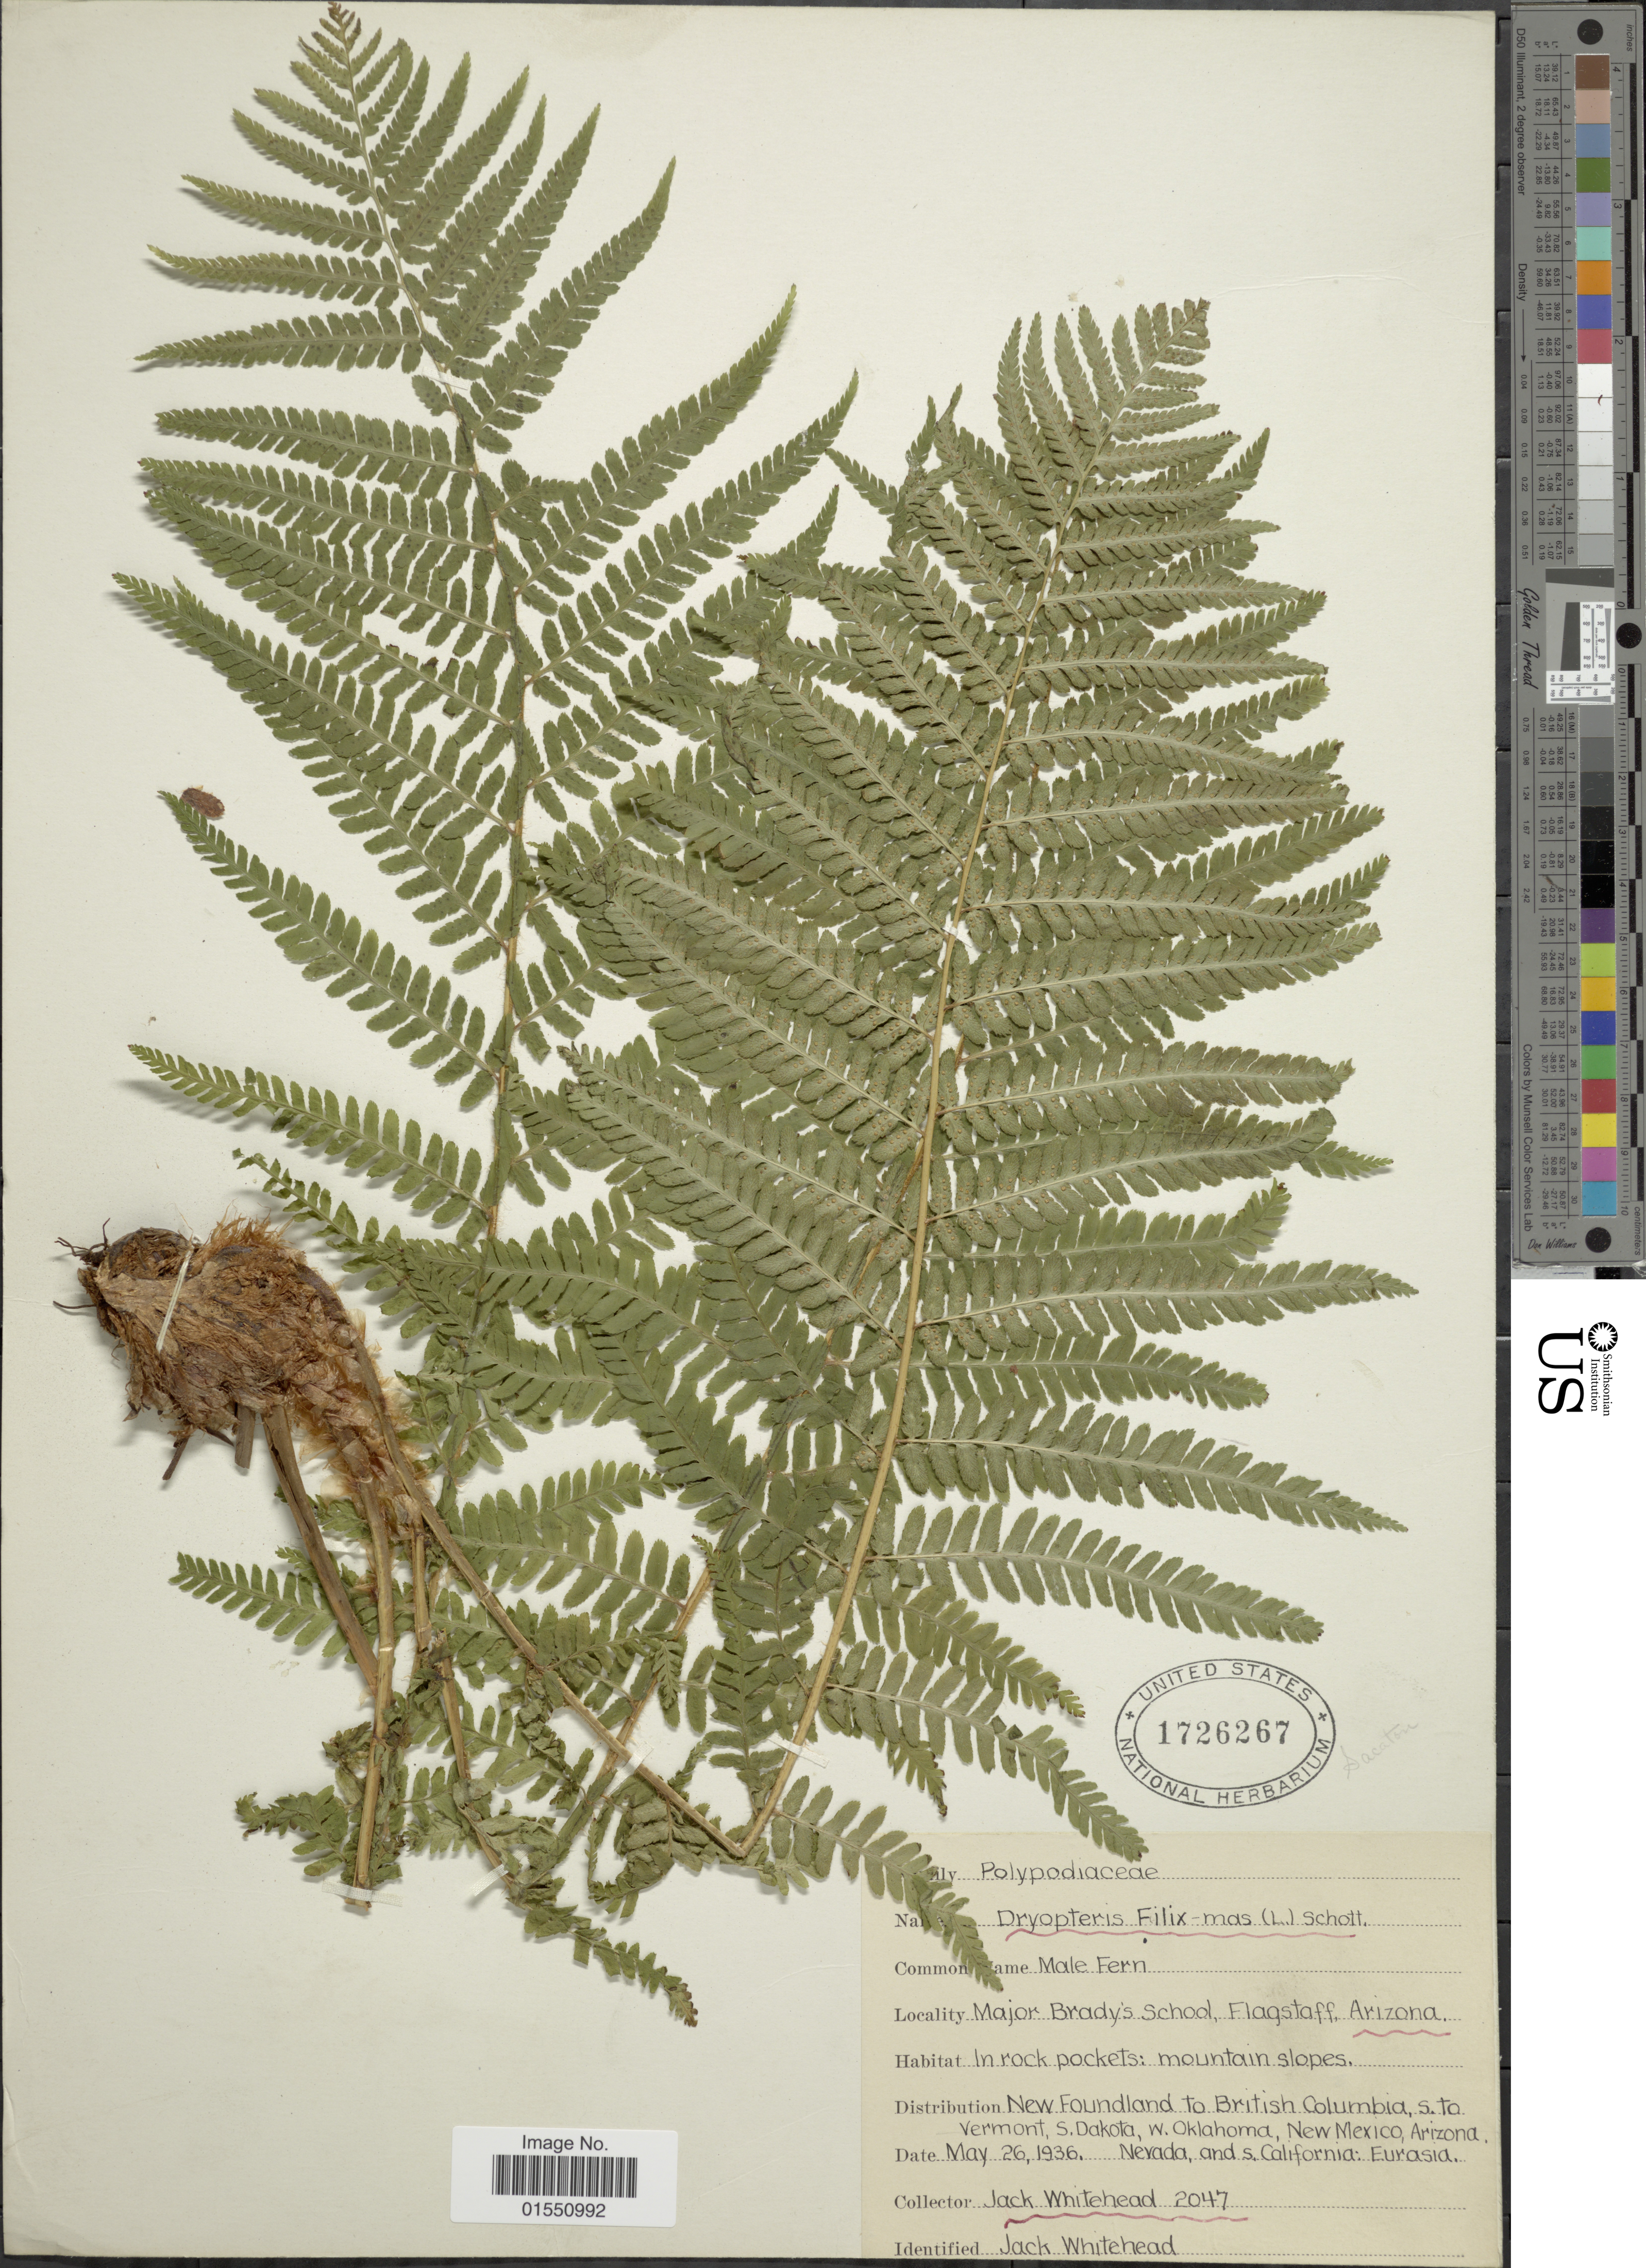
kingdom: Plantae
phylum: Tracheophyta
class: Polypodiopsida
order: Polypodiales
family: Dryopteridaceae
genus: Dryopteris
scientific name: Dryopteris filix-mas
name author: (L.) Schott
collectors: J. Whitehead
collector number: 2047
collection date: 1936-05-26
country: United States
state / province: Arizona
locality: Major Brady's School, Flagstaff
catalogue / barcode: US 1726267